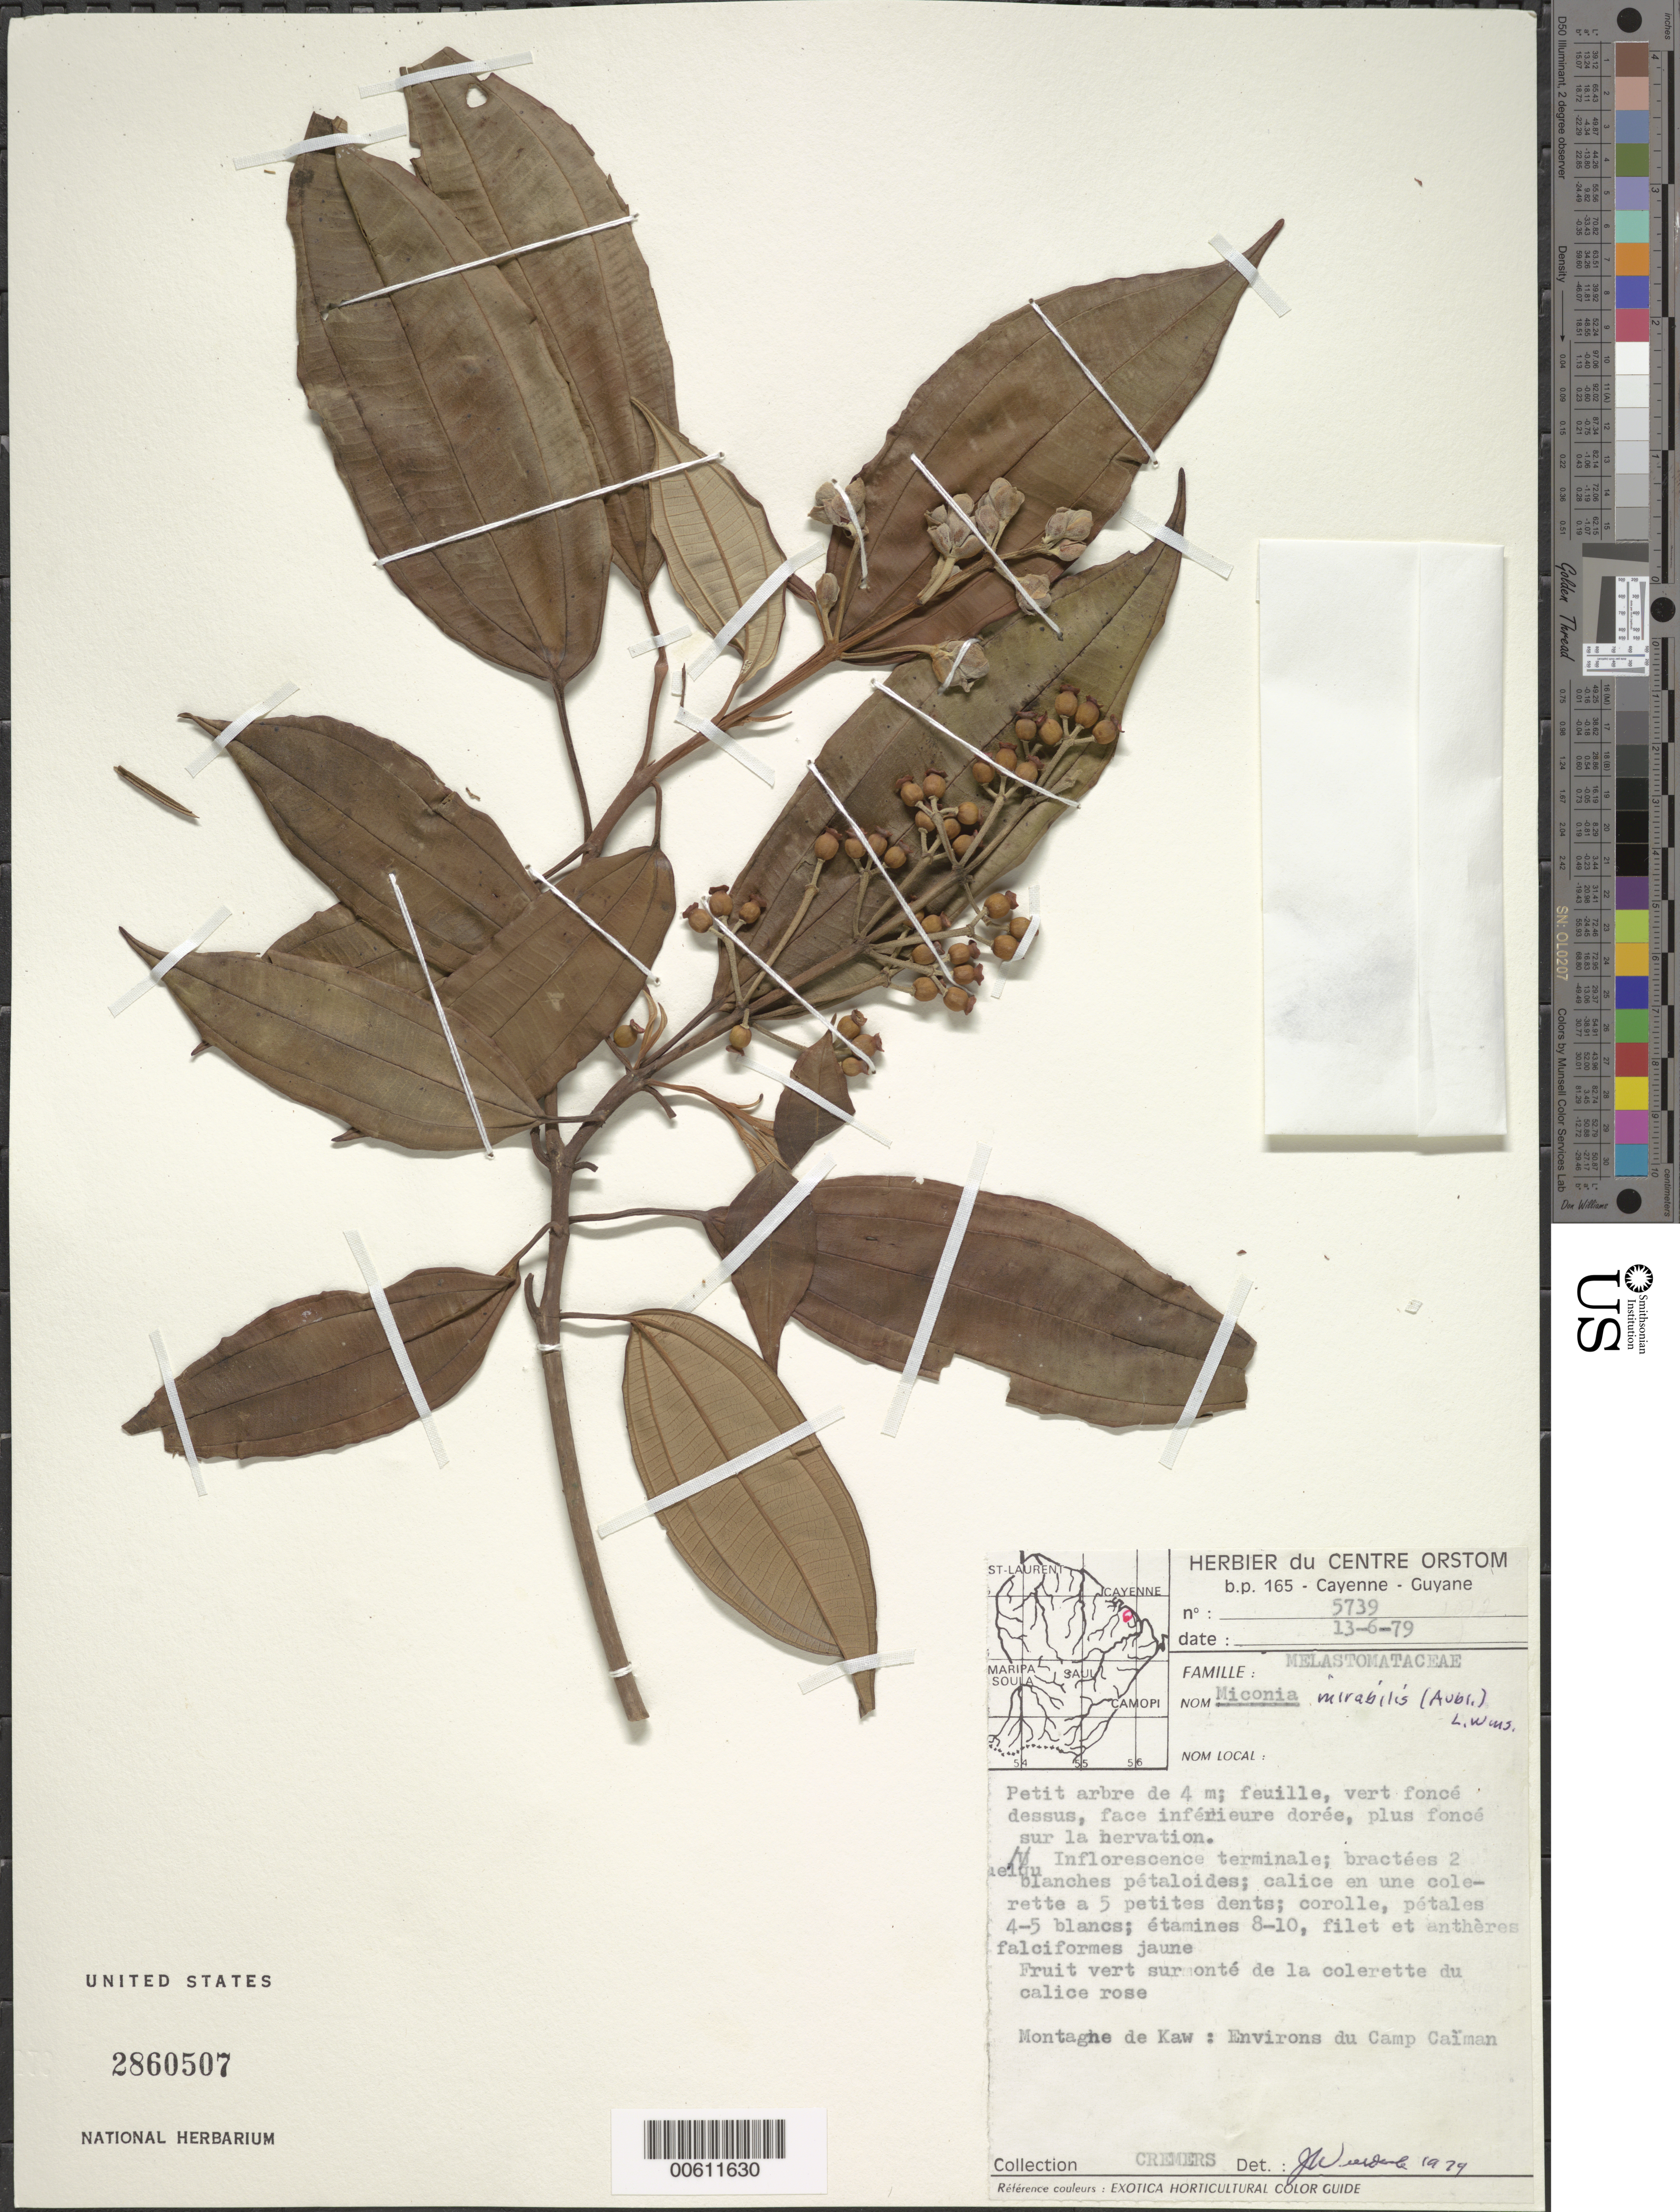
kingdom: Plantae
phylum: Tracheophyta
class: Magnoliopsida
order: Myrtales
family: Melastomataceae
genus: Miconia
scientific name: Miconia mirabilis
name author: (Aubl.) L.O. Williams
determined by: Wurdack, John J., (US), US (UNITED STATES)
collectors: G. Cremers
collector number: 5739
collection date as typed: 13-Jun-79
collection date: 1979-06-13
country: French Guiana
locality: Montagne de Kaw, Camp Caïman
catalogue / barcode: US 2860507